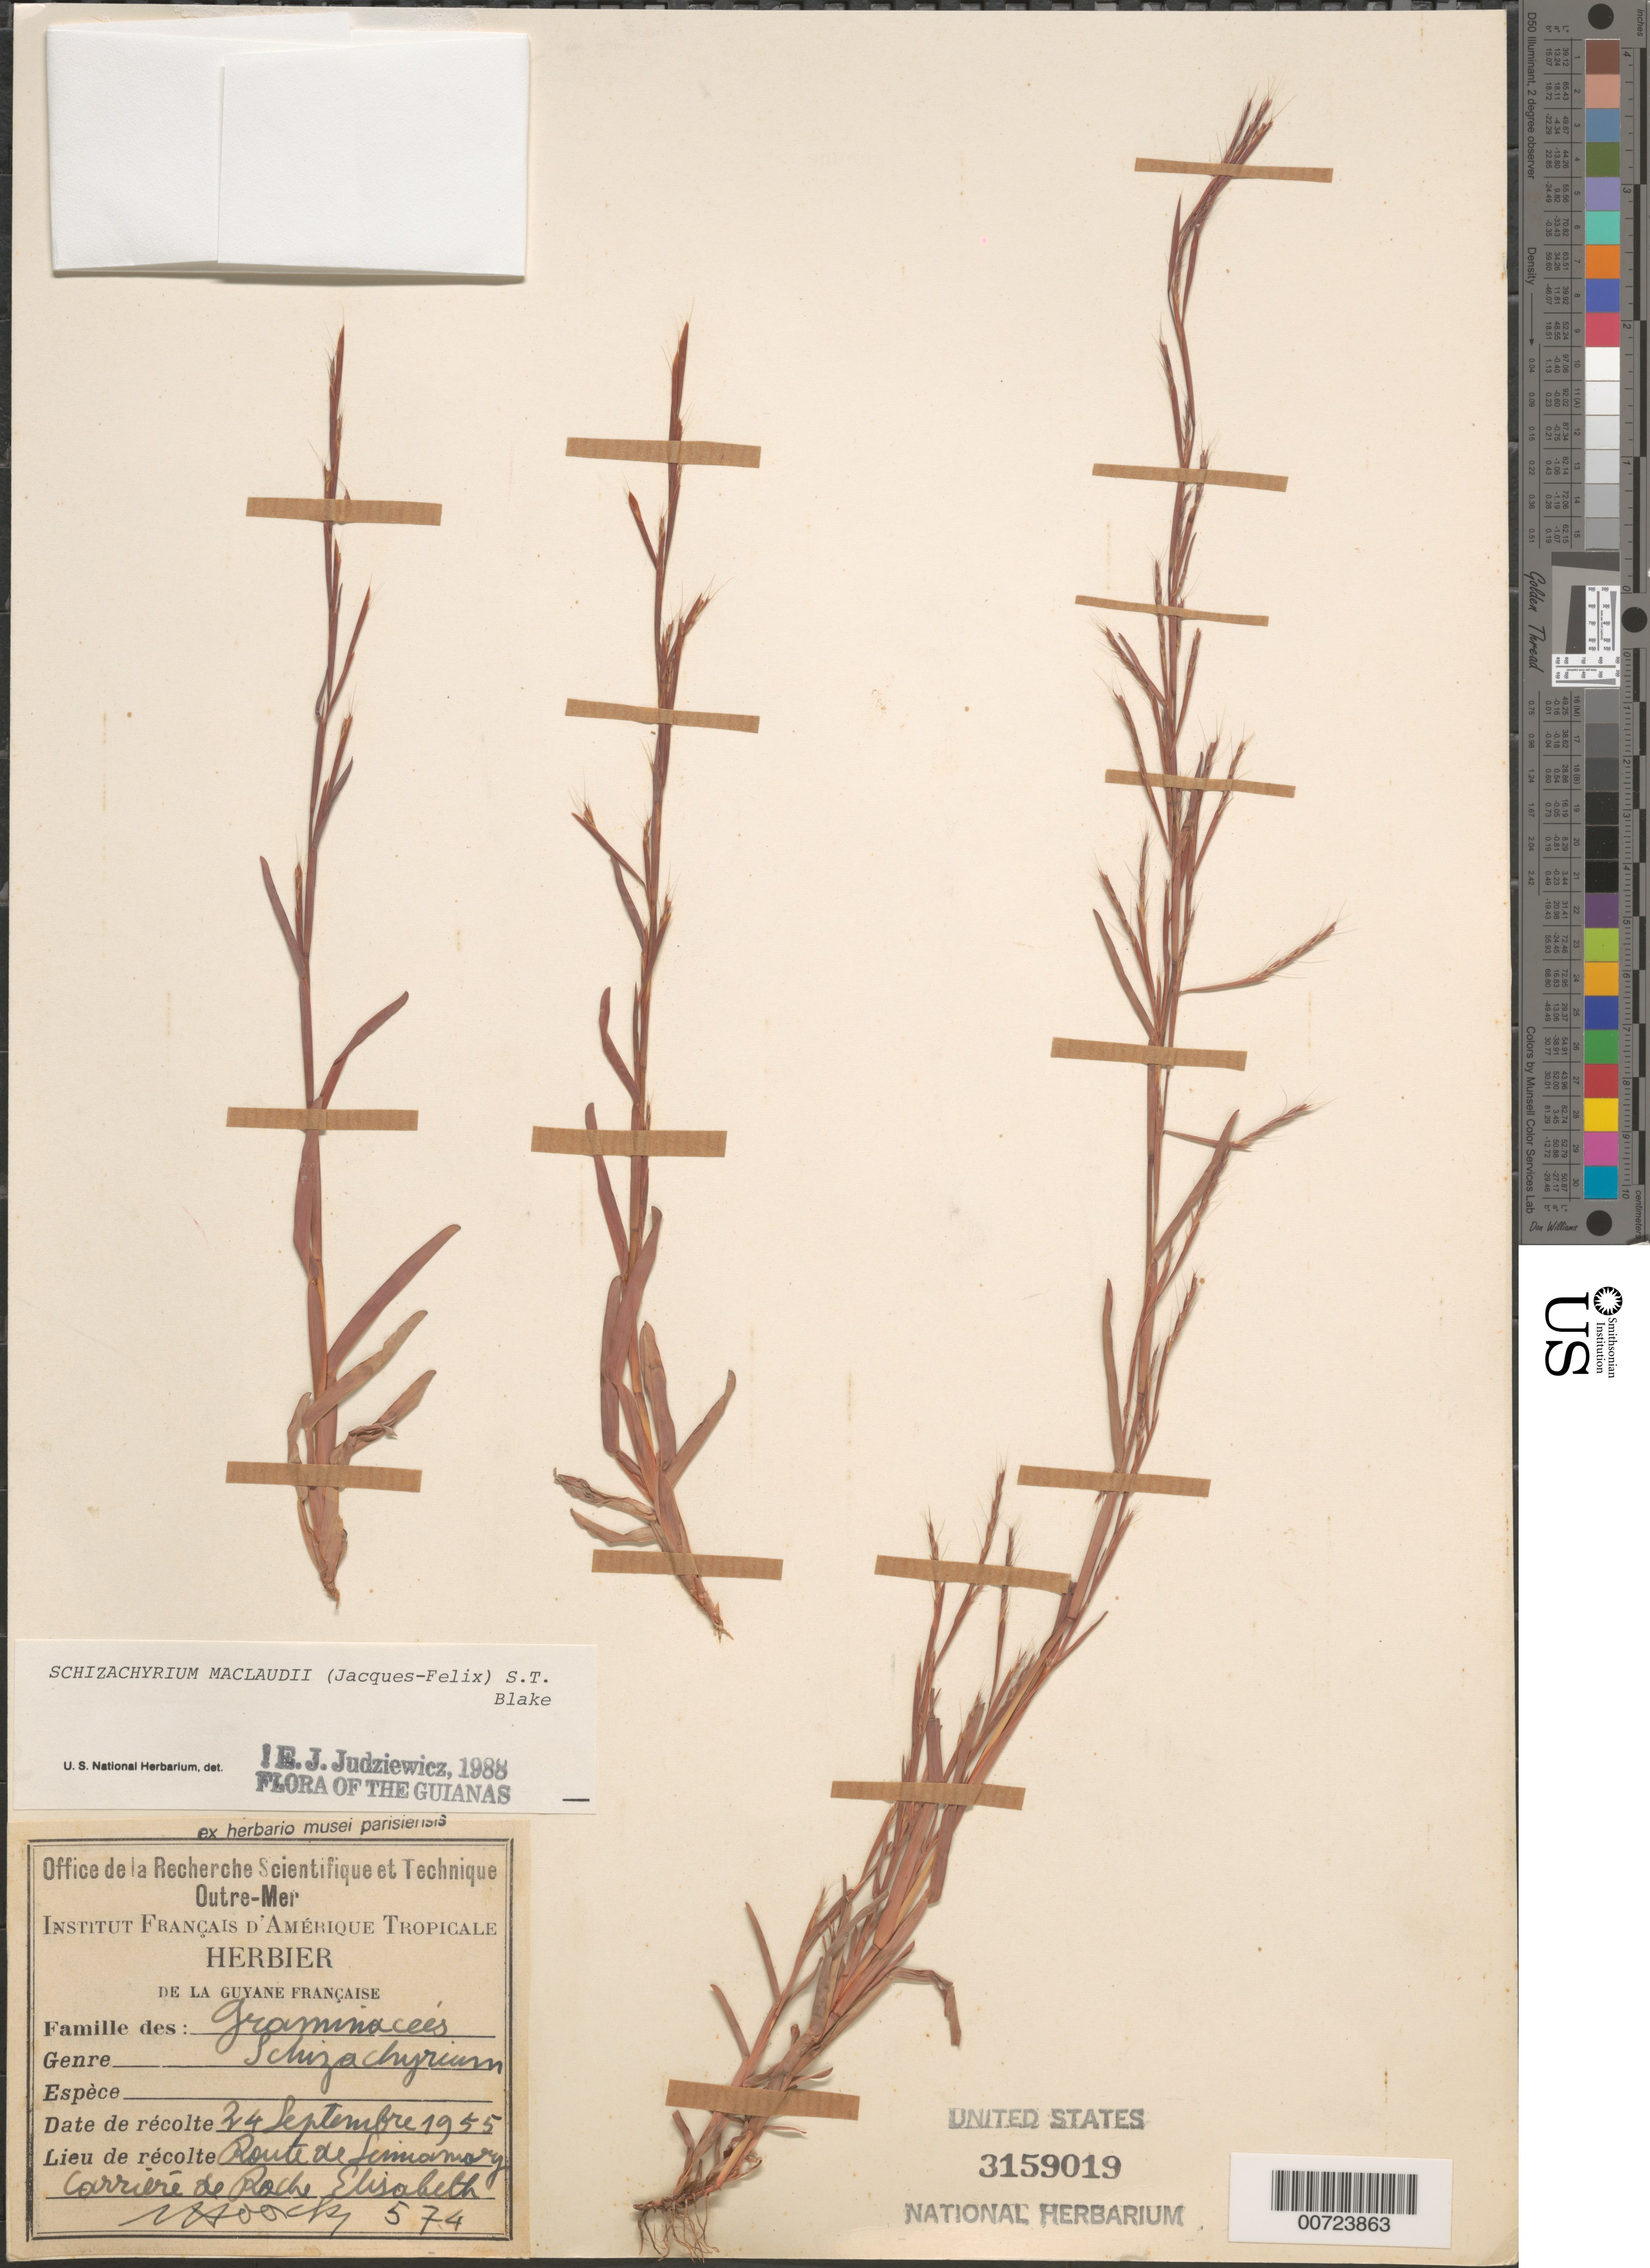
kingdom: Plantae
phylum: Tracheophyta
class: Liliopsida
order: Poales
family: Poaceae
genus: Schizachyrium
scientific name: Schizachyrium maclaudii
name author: S.T. Blake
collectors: J. Hoock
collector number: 574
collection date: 1955-09-24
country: French Guiana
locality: Route de Sinnamary carrieré de Roche Elisabeth.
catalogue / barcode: US 3159019